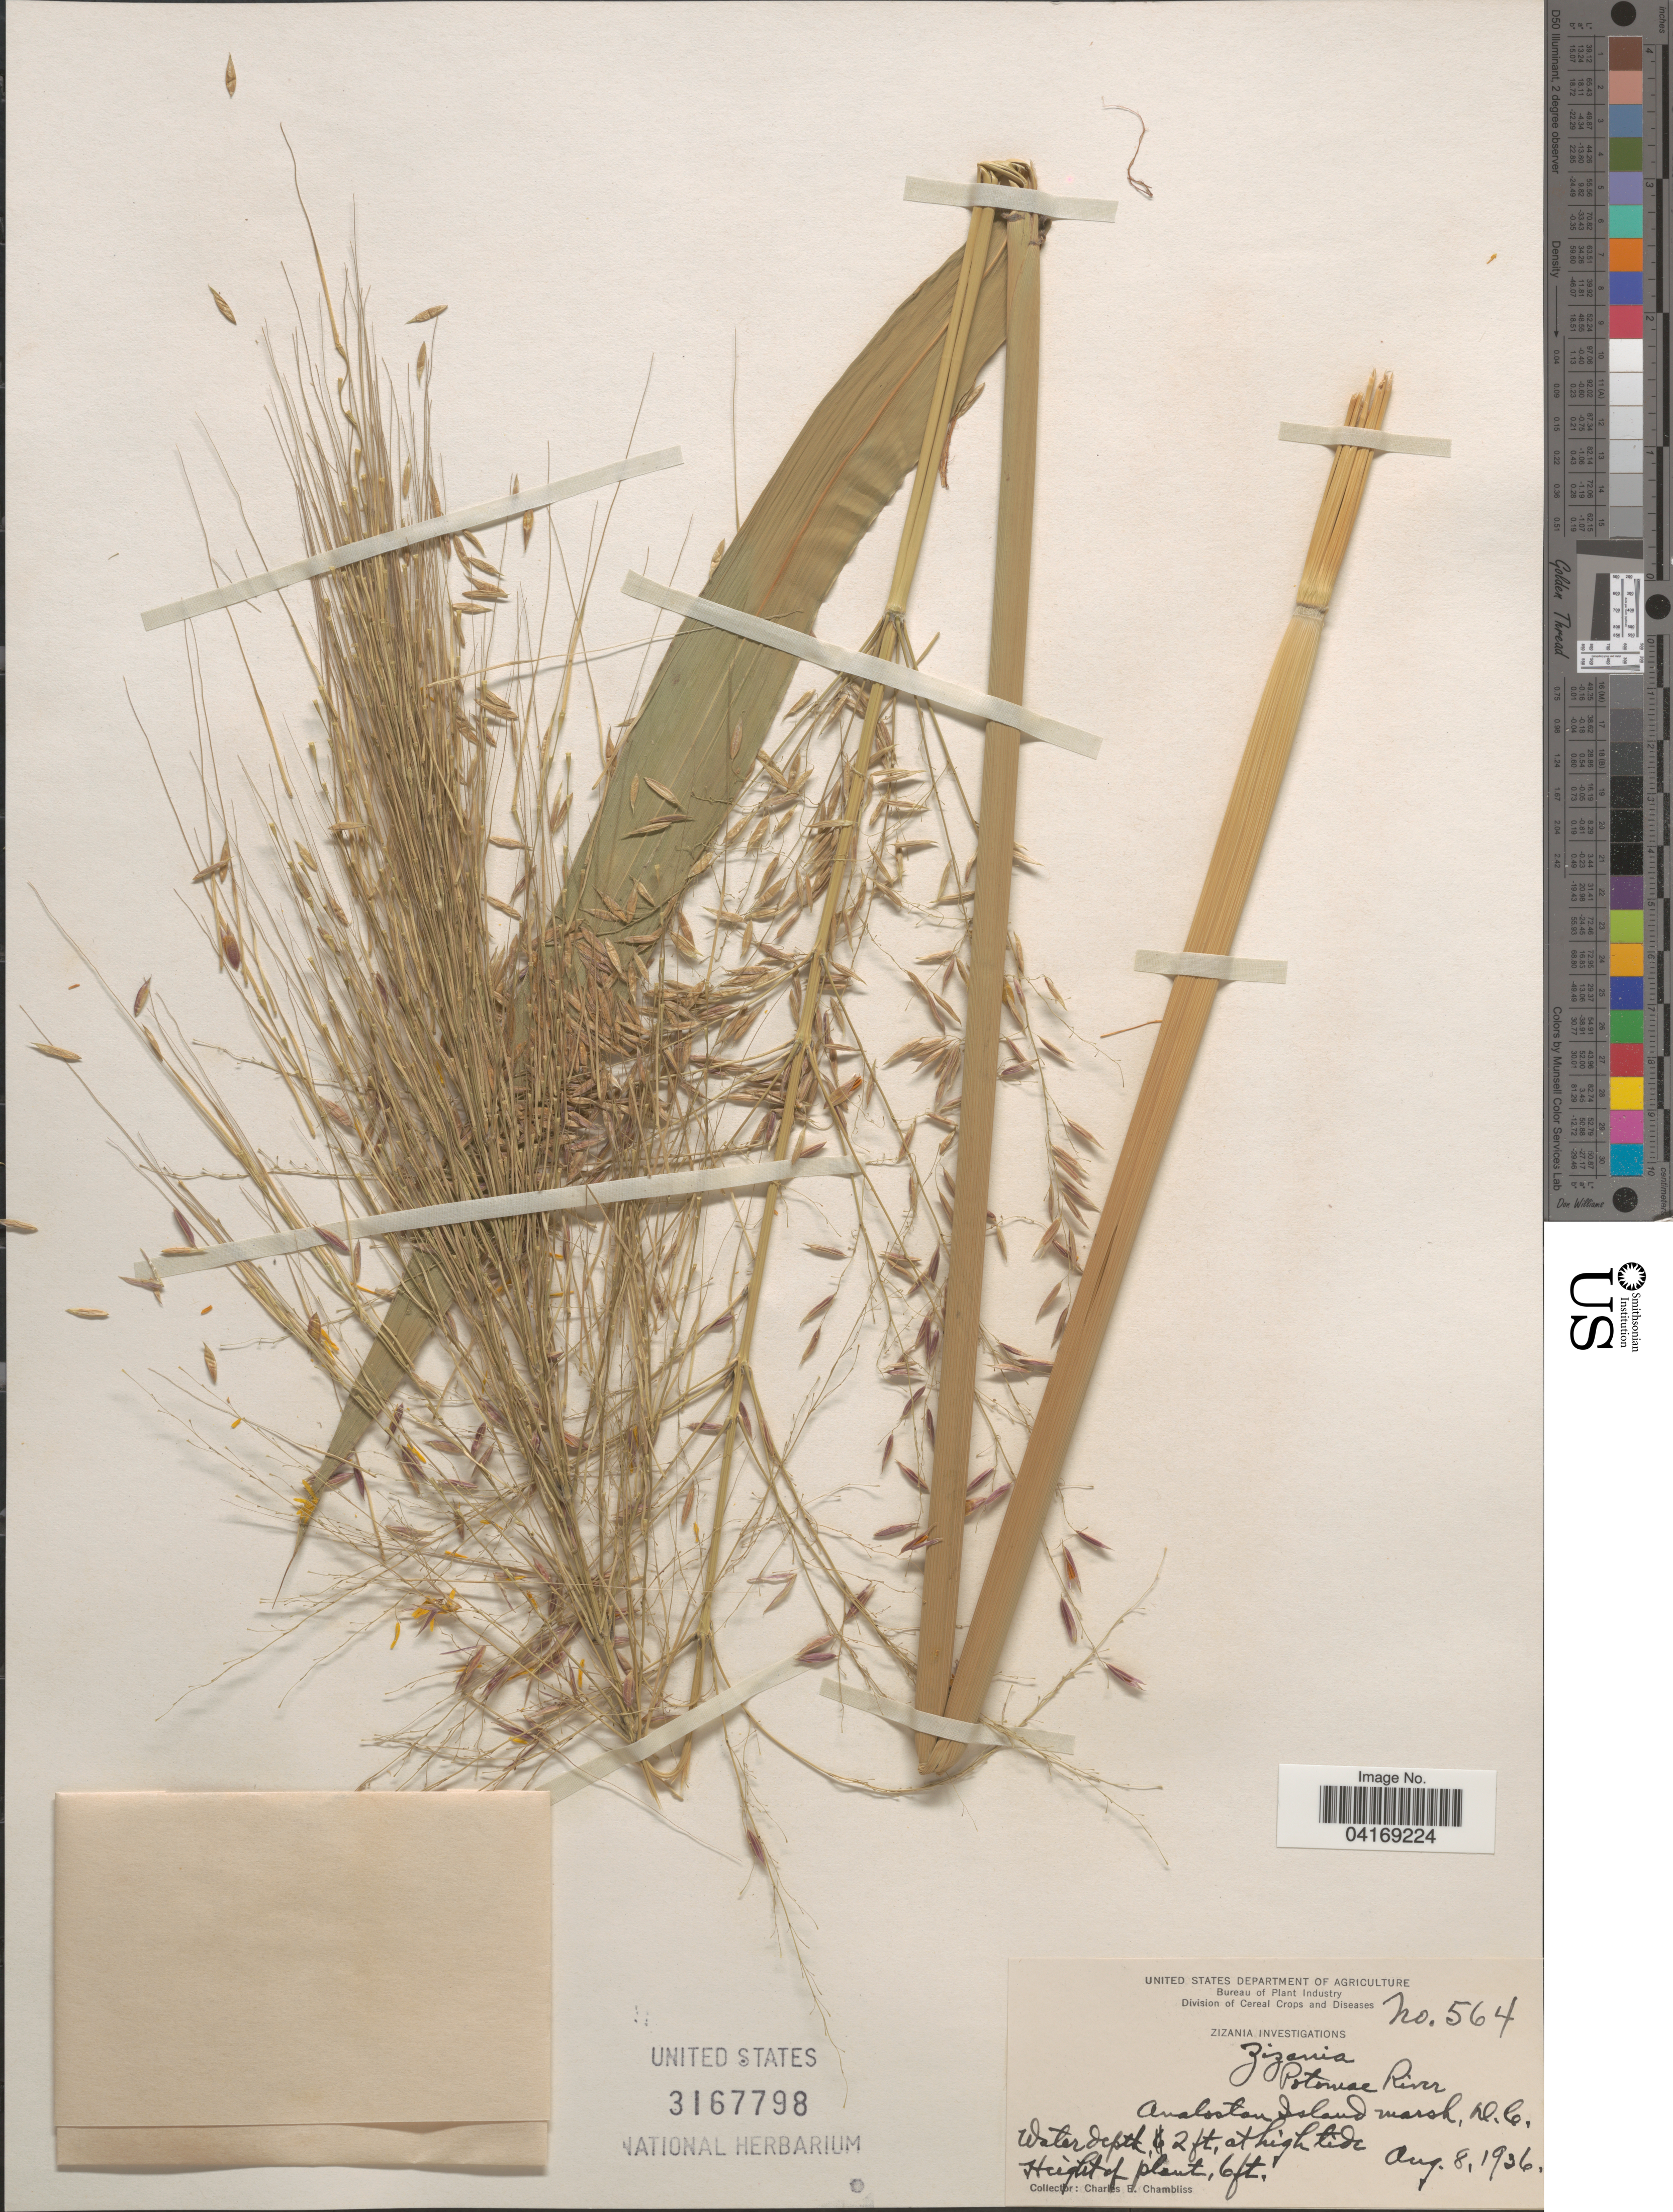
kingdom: Plantae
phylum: Tracheophyta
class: Liliopsida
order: Poales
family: Poaceae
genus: Zizania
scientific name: Zizania sp.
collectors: C. Chambliss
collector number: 564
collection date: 1936-08-08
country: United States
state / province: District of Columbia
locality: Potomac River. Analostan Island marsh, D. C.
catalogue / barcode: US 3167798